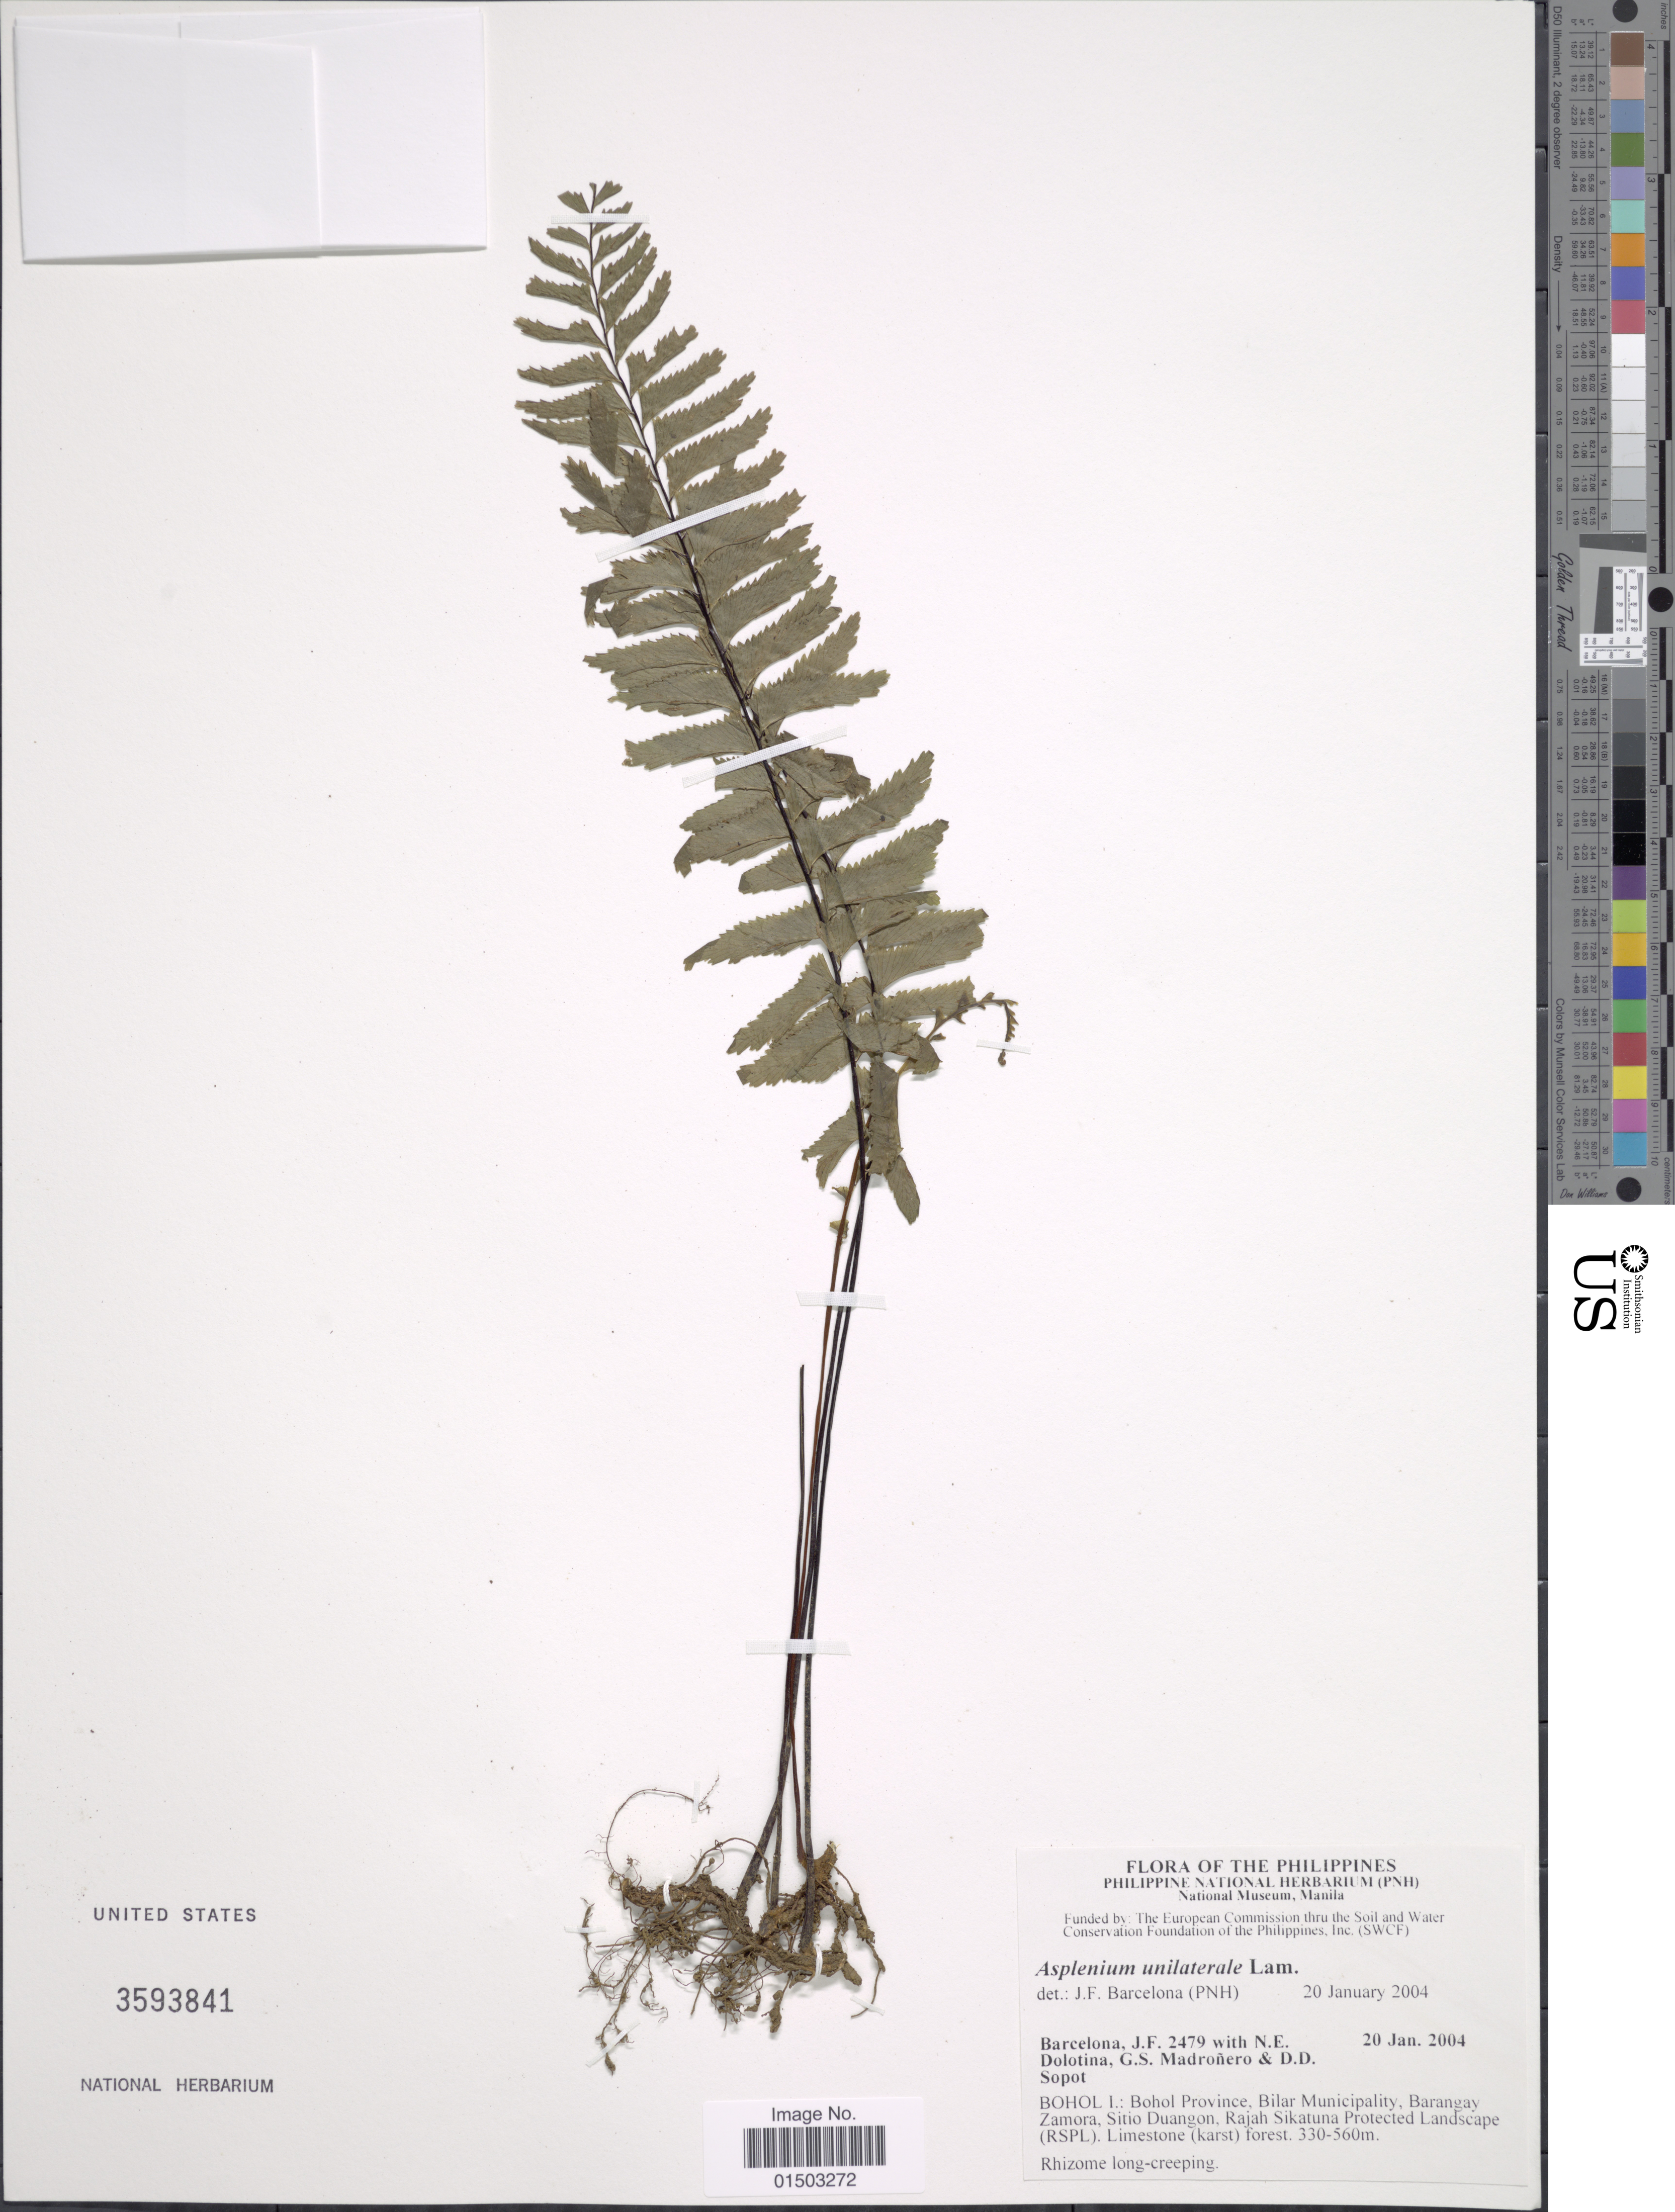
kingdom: Plantae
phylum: Tracheophyta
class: Polypodiopsida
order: Polypodiales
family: Aspleniaceae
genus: Hymenasplenium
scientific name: Hymenasplenium unilaterale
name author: (Lam.) Hayata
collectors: J. F. Barcelona, N. Dolotina, G. Madroñero & D. Sopot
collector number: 2479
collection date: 2004-01-20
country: Philippines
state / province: Central Visayas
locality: Philippines, Bohol I.: Bohol Province, Bilar Municipality, Barangay Zamora,Sitio Duangon, Rajah Sikatuna Protected Landscape.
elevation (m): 330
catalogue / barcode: US 3593841